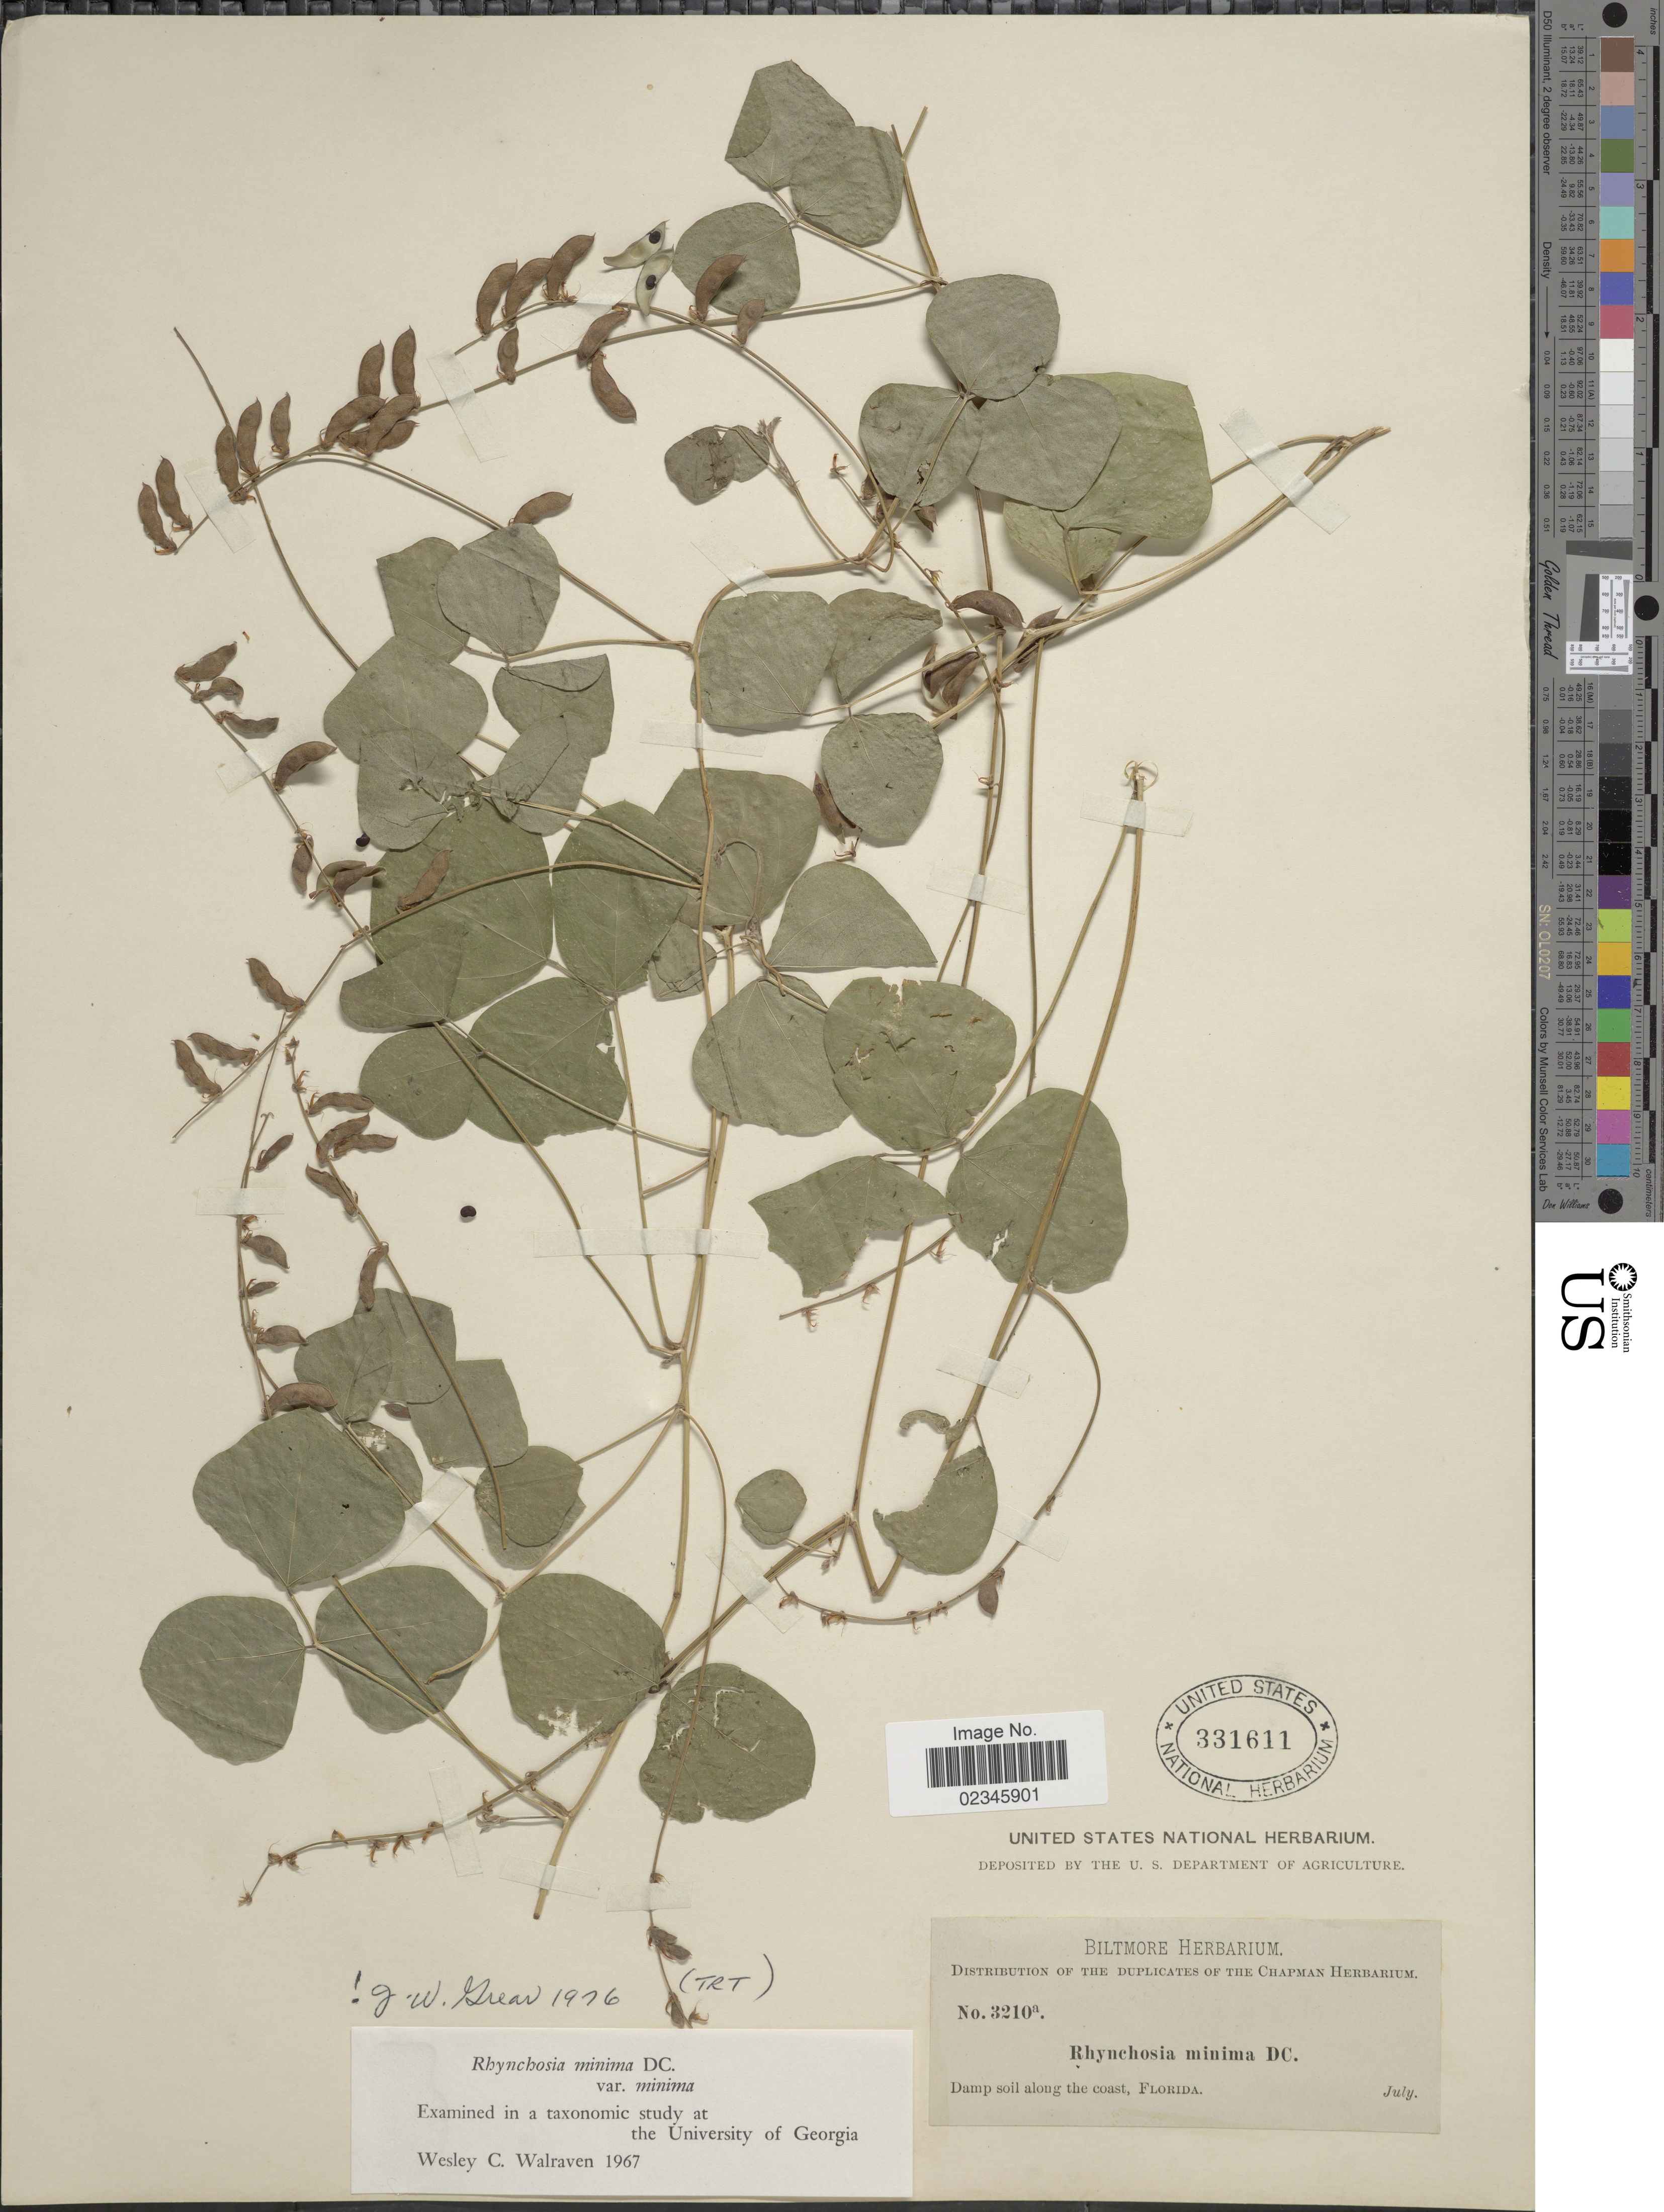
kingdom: Plantae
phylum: Tracheophyta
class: Magnoliopsida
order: Fabales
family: Fabaceae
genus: Rhynchosia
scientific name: Rhynchosia minima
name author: (L.) DC.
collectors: ex herb. Biltmore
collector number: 3210a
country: United States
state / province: Florida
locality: Damp soil along the coast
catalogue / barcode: US 331611